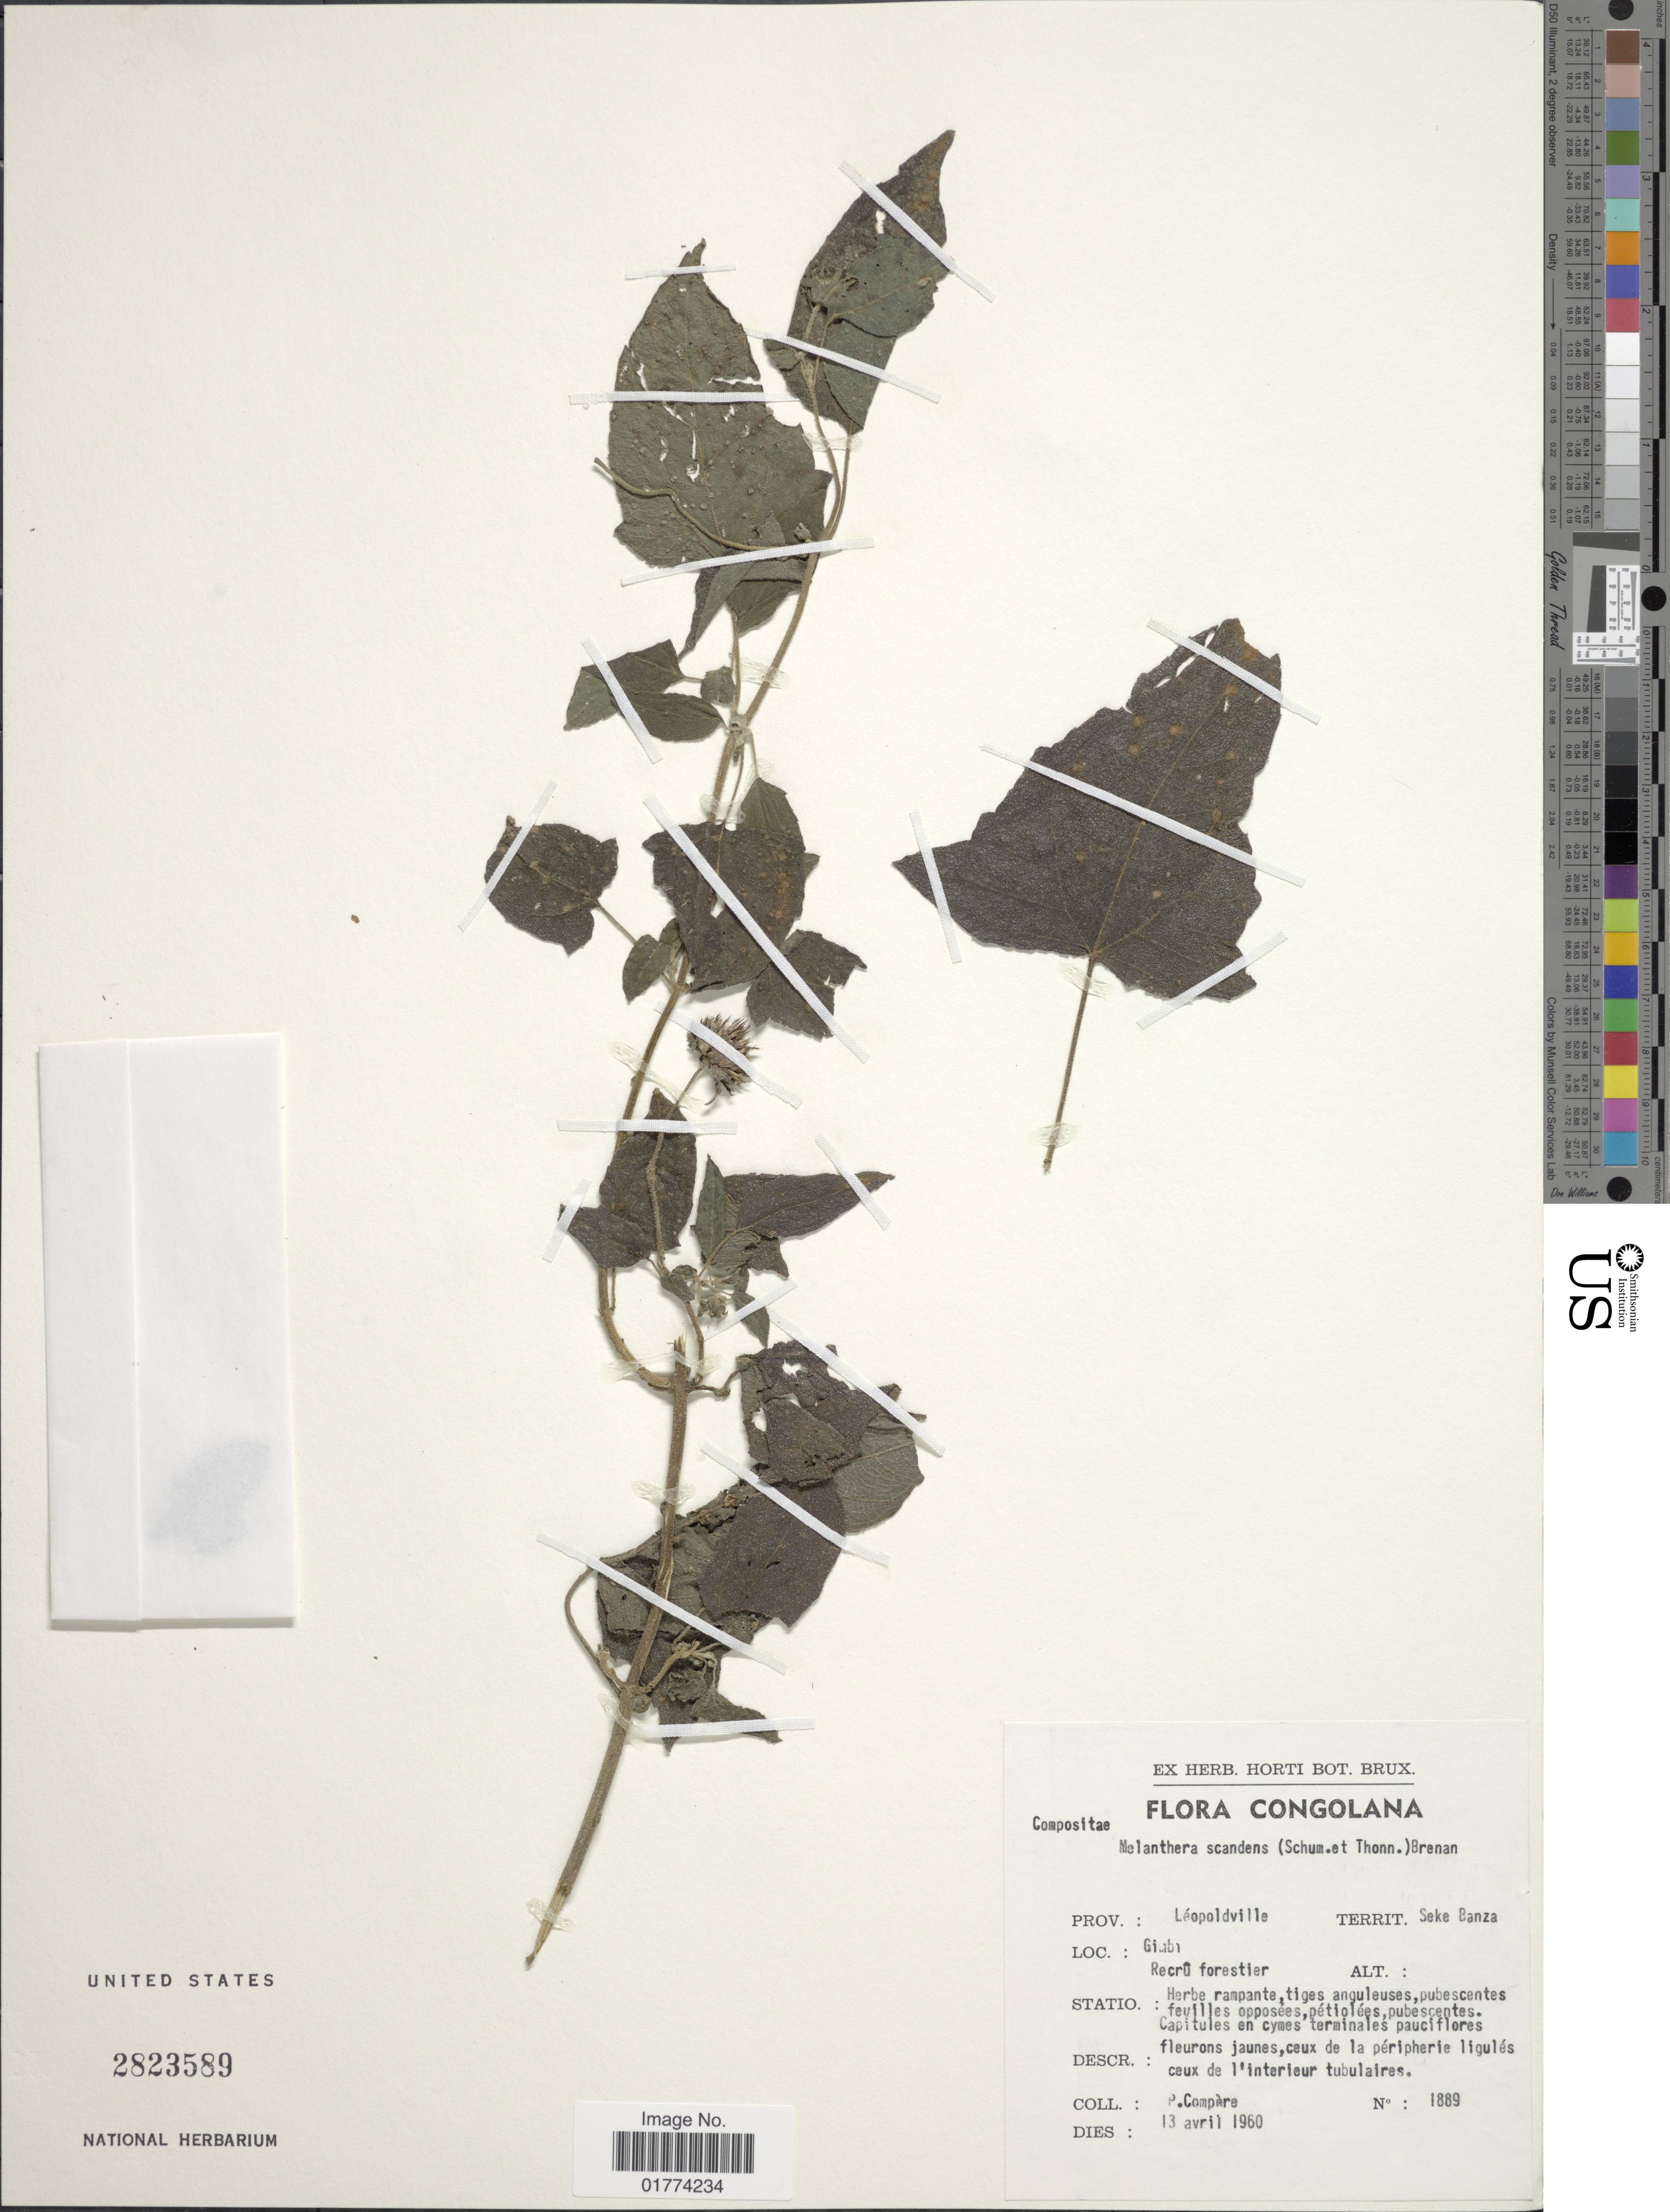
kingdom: Plantae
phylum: Tracheophyta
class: Magnoliopsida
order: Asterales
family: Asteraceae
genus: Melanthera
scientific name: Melanthera scandens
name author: (Schumach. & Thonn.) Brenan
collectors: P. Compere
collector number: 1889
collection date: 1960-04-13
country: Congo, Democratic Republic of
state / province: Kongo Central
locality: Congolana. Prov. Leopoldville Territ. Seke Banza, Gimbi, Recru Forestier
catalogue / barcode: US 2823589